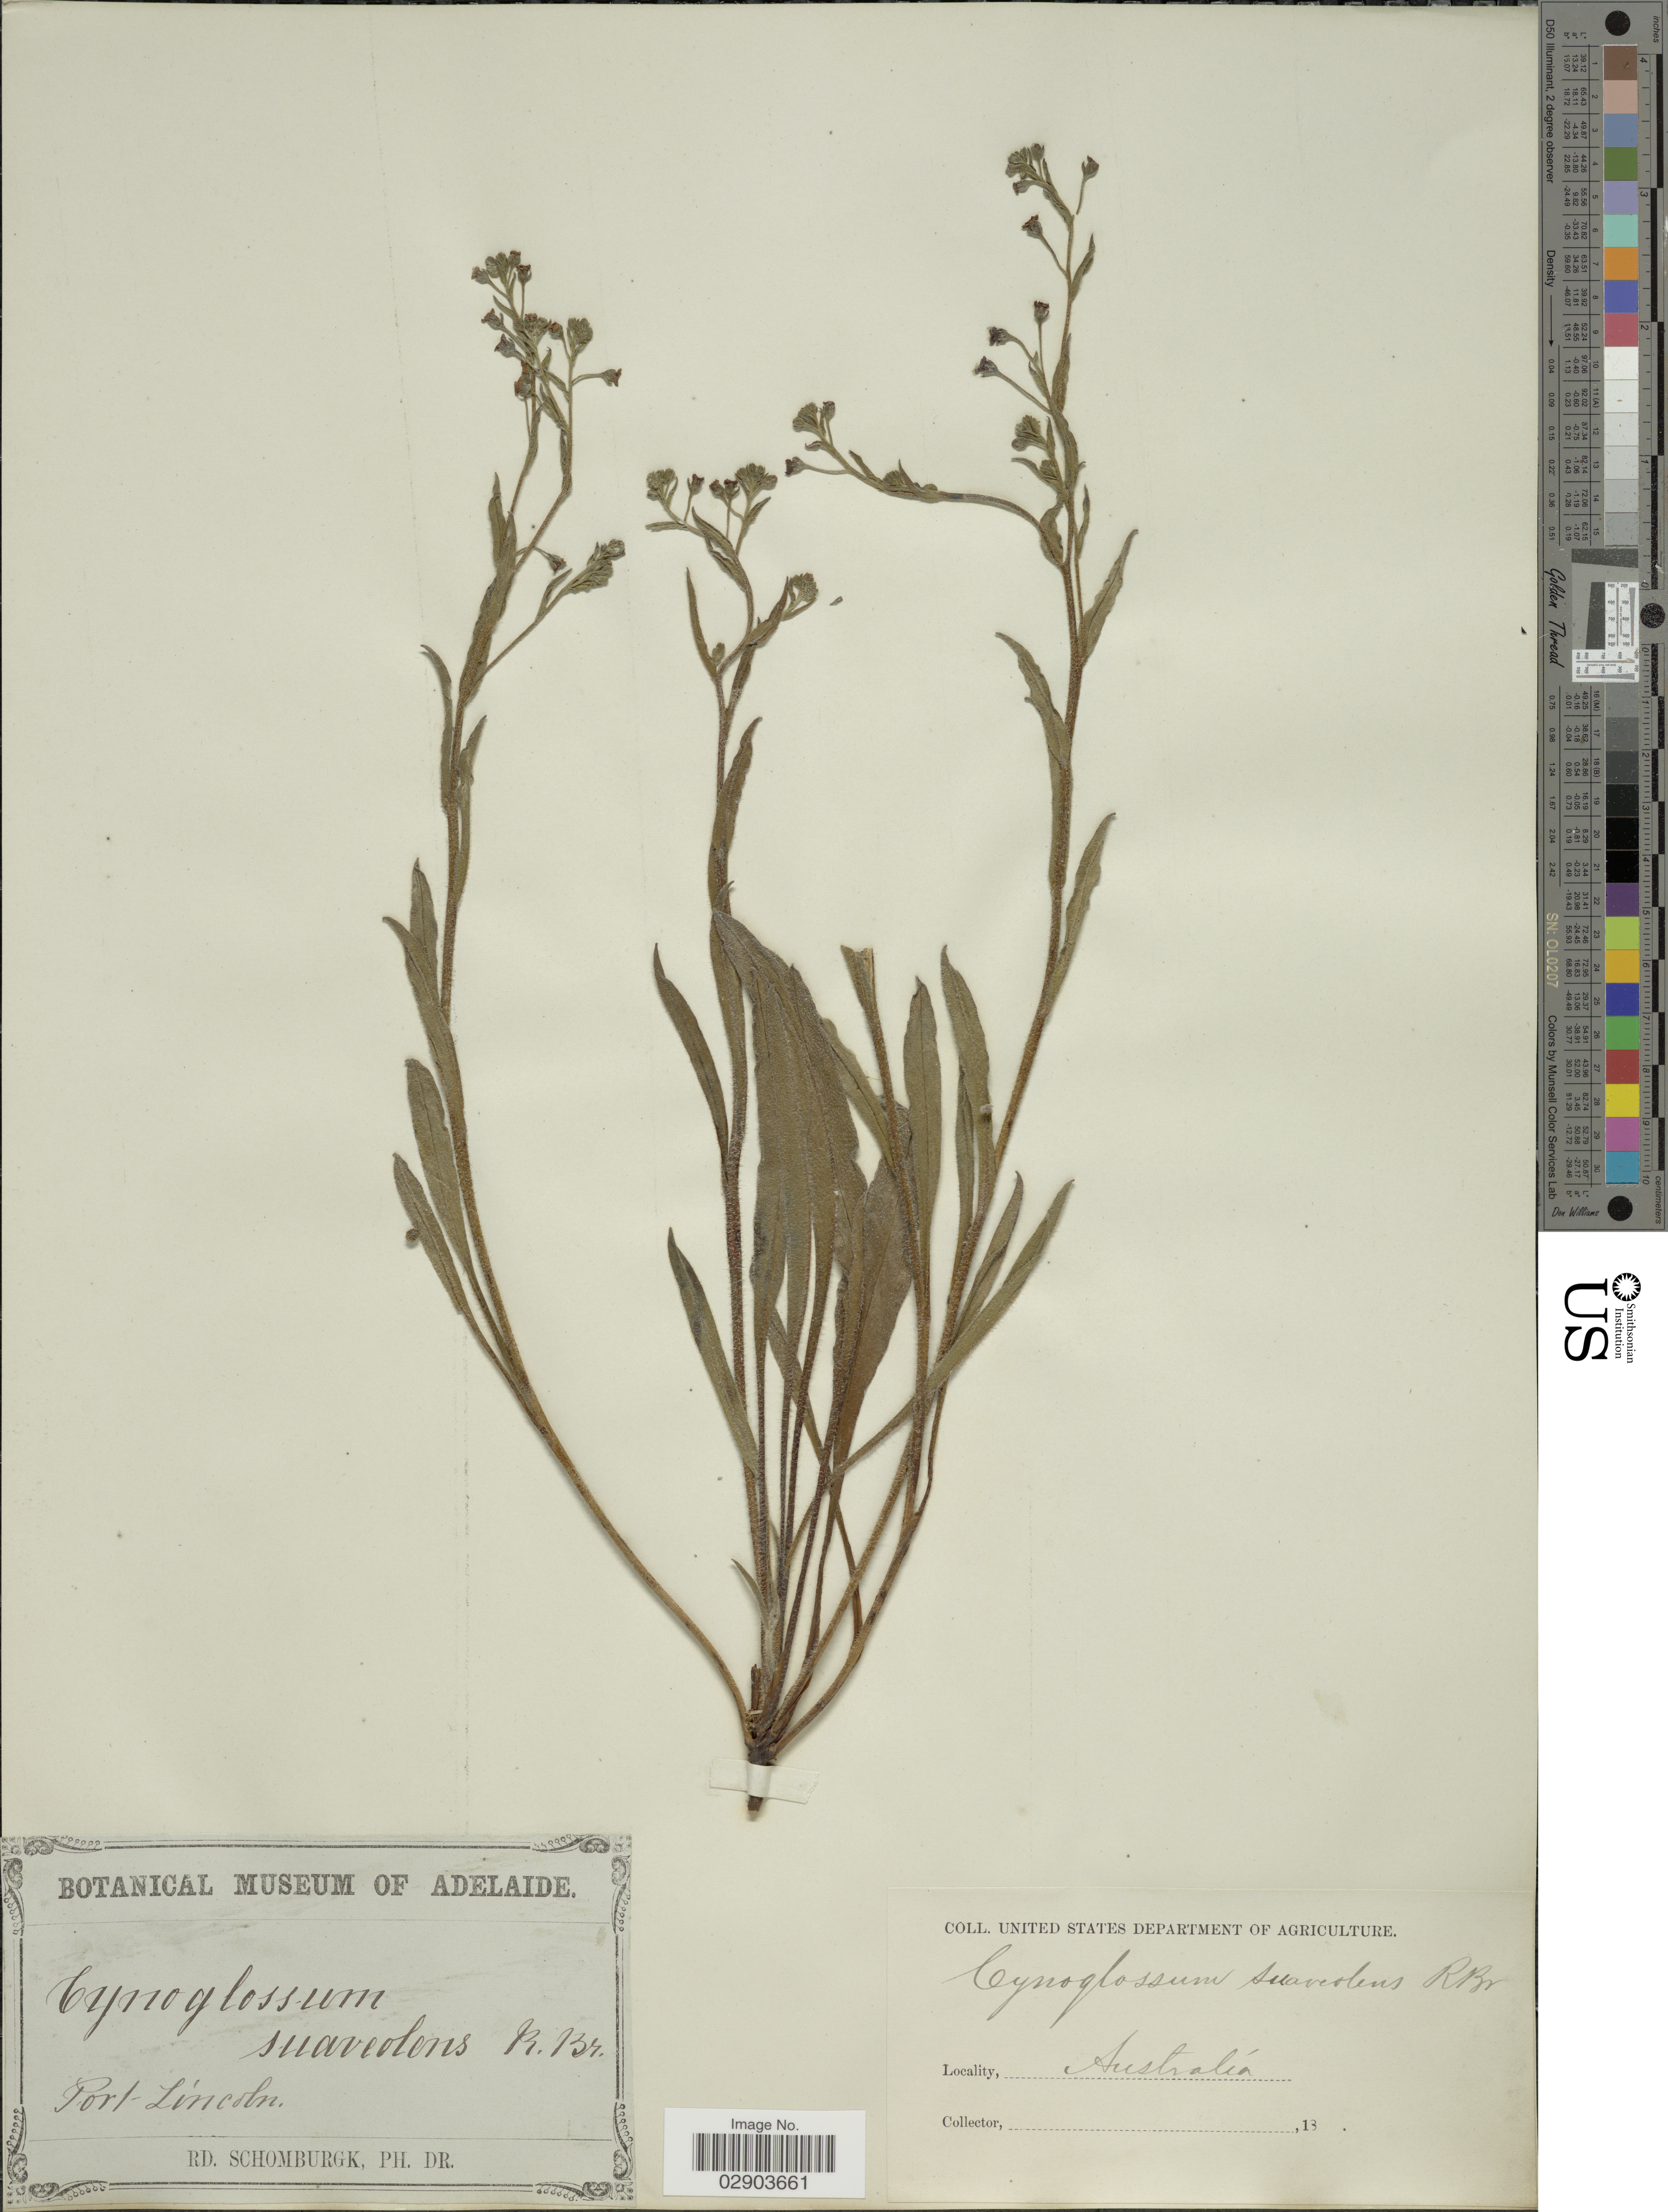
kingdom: Plantae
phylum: Tracheophyta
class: Magnoliopsida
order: Boraginales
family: Boraginaceae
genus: Cynoglossum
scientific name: Cynoglossum suaveolens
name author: R. Br.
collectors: M. R. Schomburgk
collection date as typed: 18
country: Australia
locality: Port Lincoln.